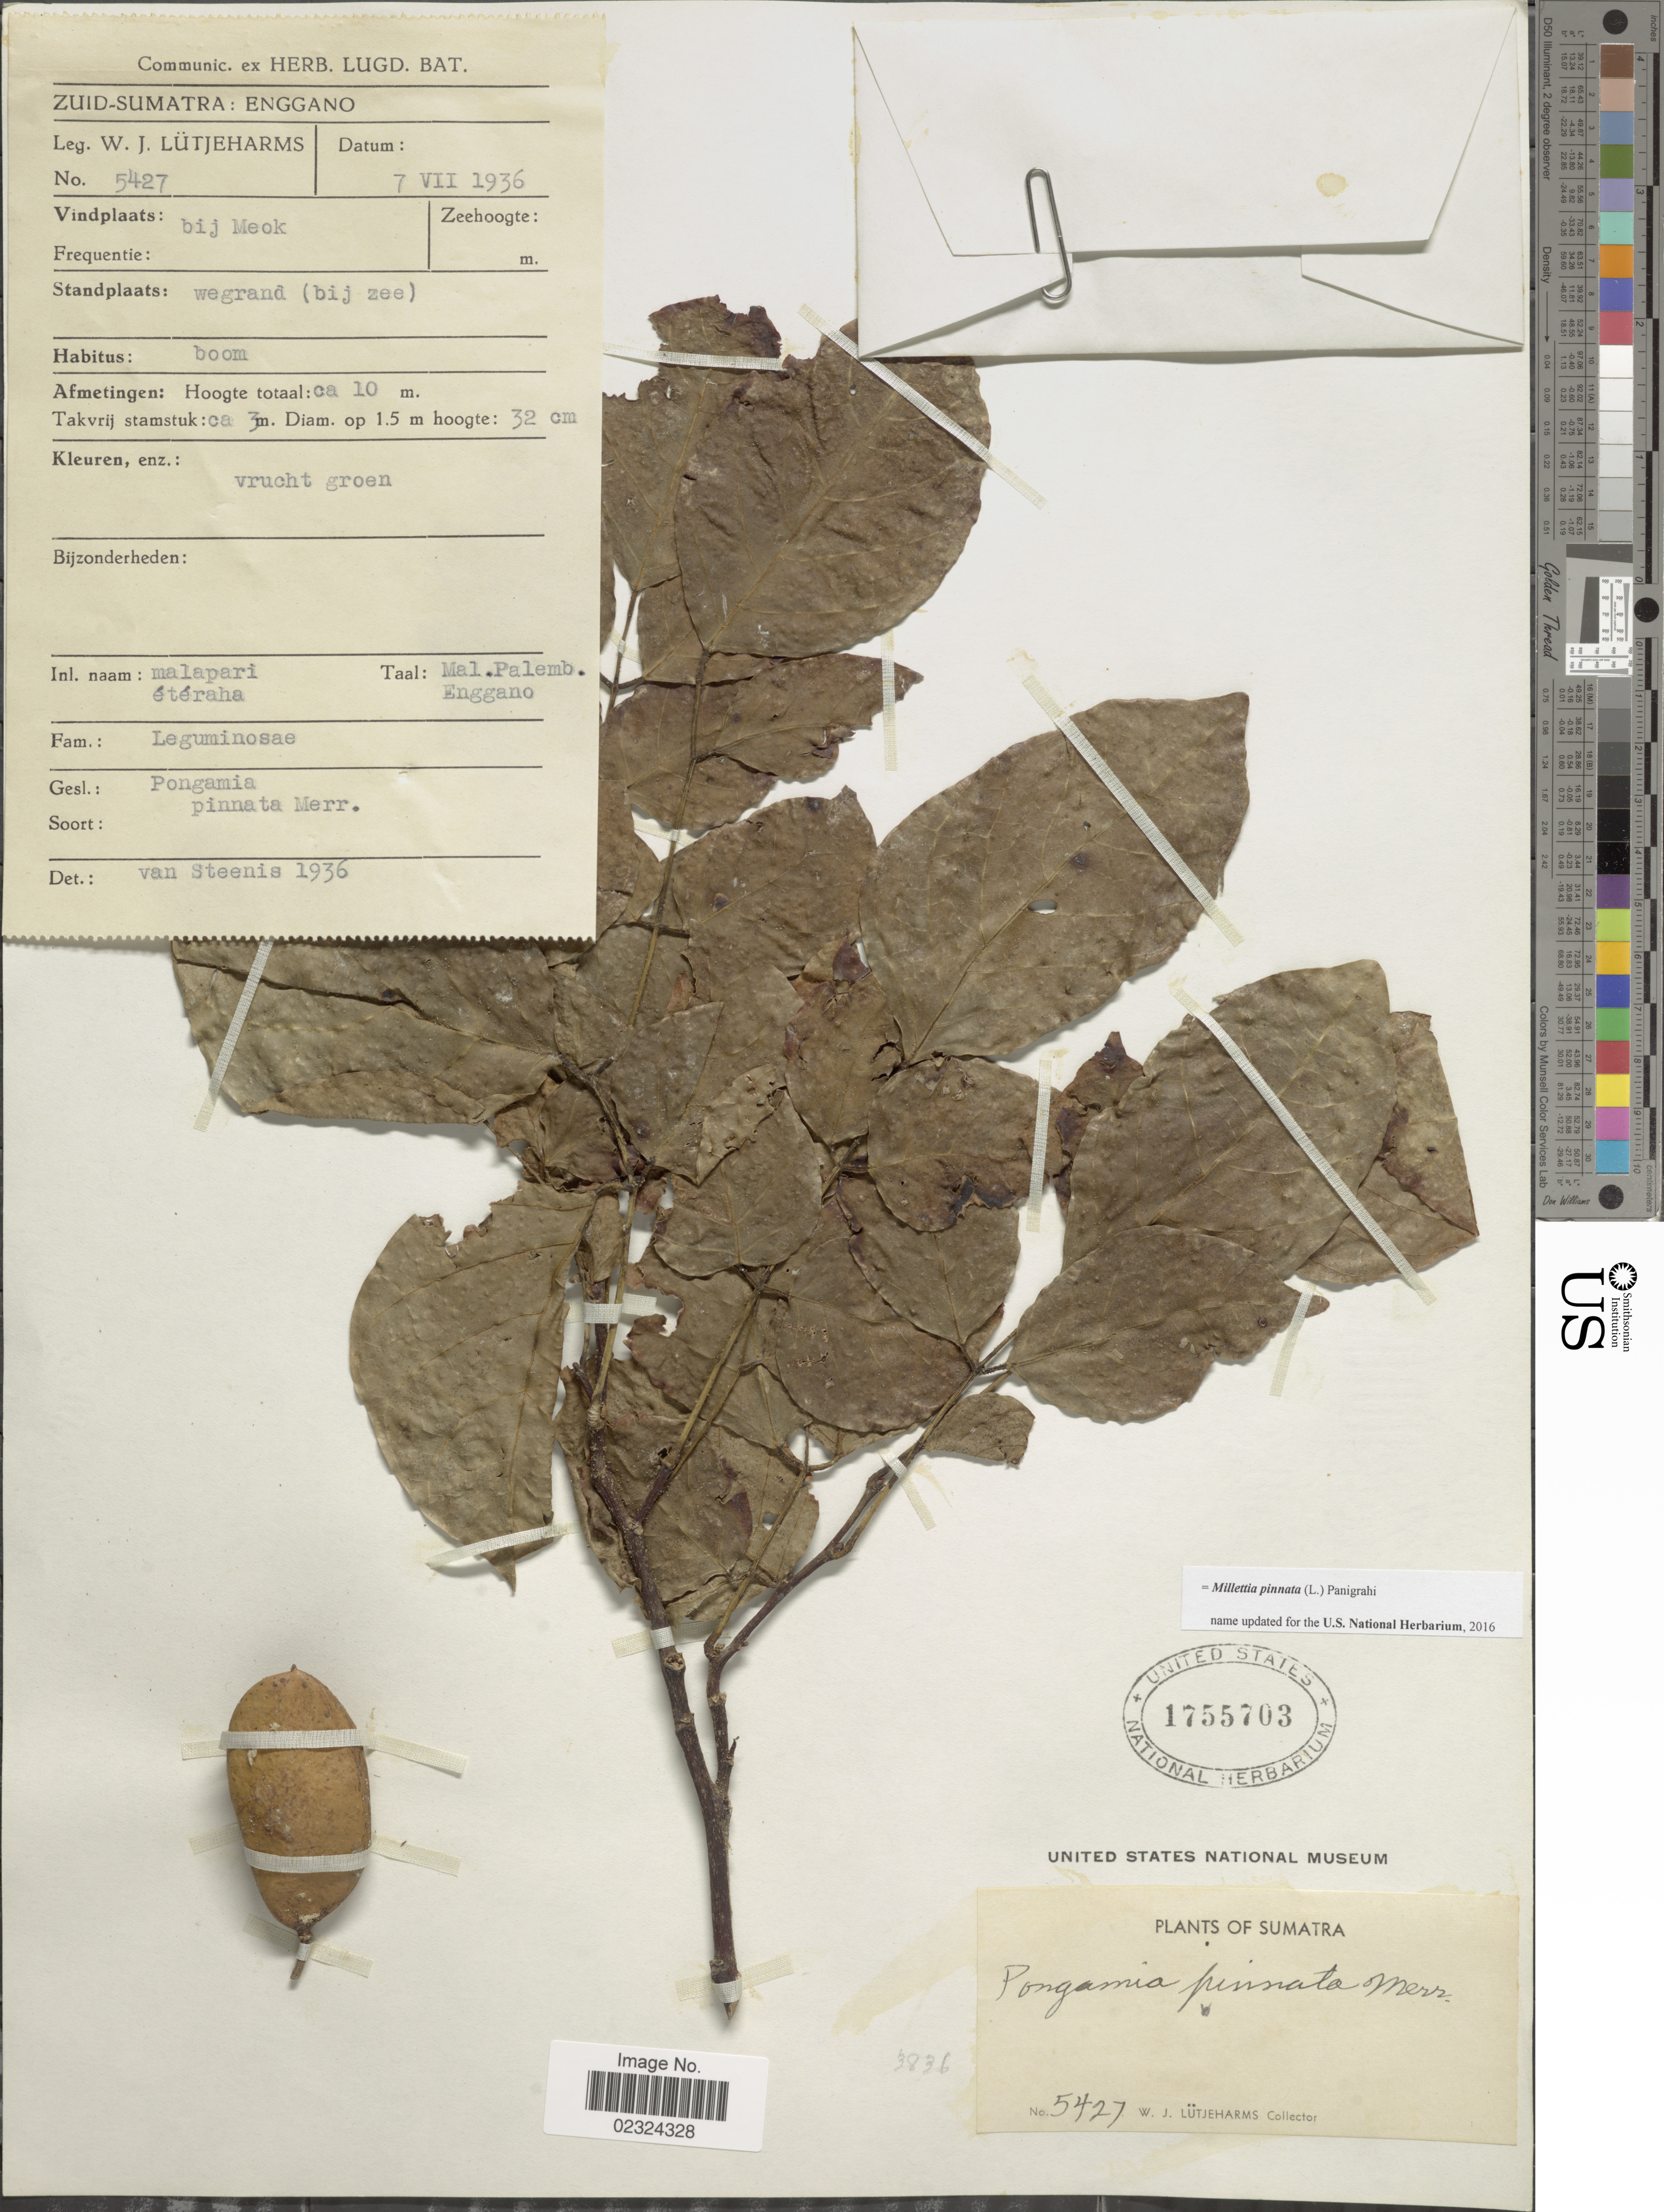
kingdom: Plantae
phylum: Tracheophyta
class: Magnoliopsida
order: Fabales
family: Fabaceae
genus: Millettia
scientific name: Millettia pinnata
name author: (L.) Panigrahi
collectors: W. Lütjeharms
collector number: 5427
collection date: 1936-07-07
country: Indonesia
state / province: Sumatra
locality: Bij Meok. wegrand (bij zee)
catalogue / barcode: US 1755703